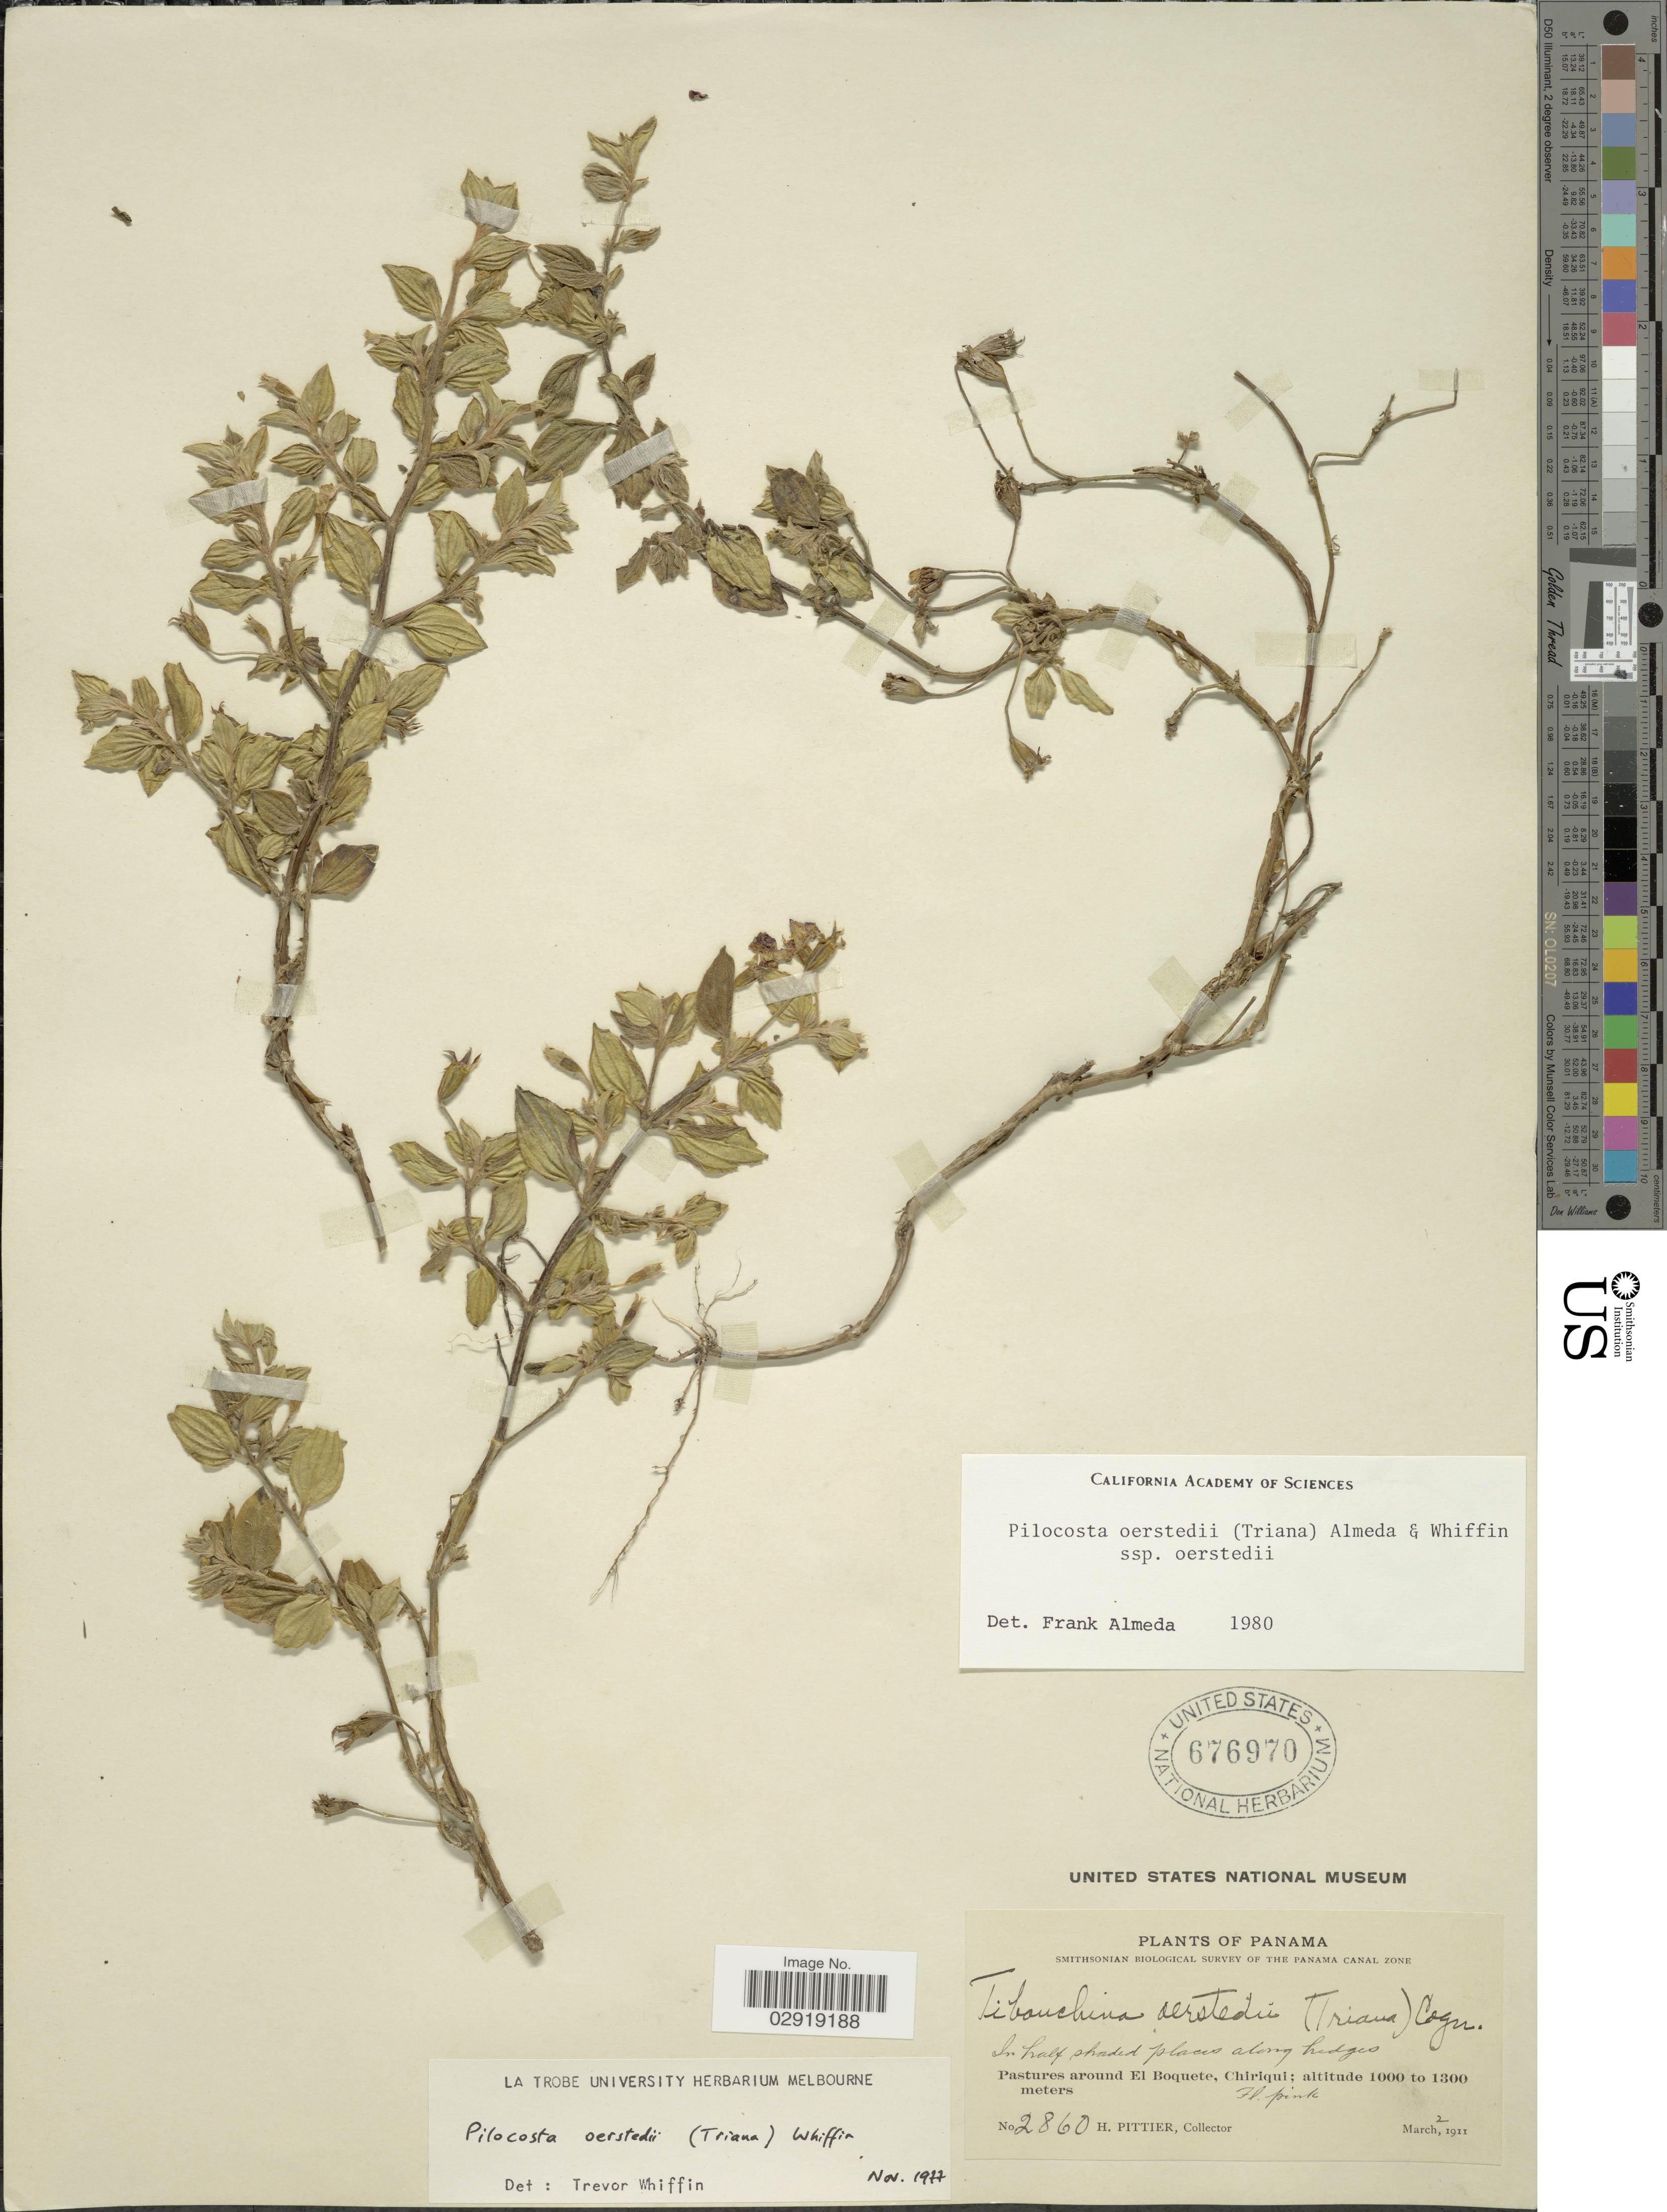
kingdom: Plantae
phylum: Tracheophyta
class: Magnoliopsida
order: Myrtales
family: Melastomataceae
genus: Pilocosta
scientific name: Pilocosta oerstedii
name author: (Triana) Almeda &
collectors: H. F. Pittier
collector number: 2860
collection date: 1911-03-02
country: Panama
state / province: Chiriqui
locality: In half shaded places along hedges. Pastures around El Boquete, Chiriqui.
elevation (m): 1000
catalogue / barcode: US 676970